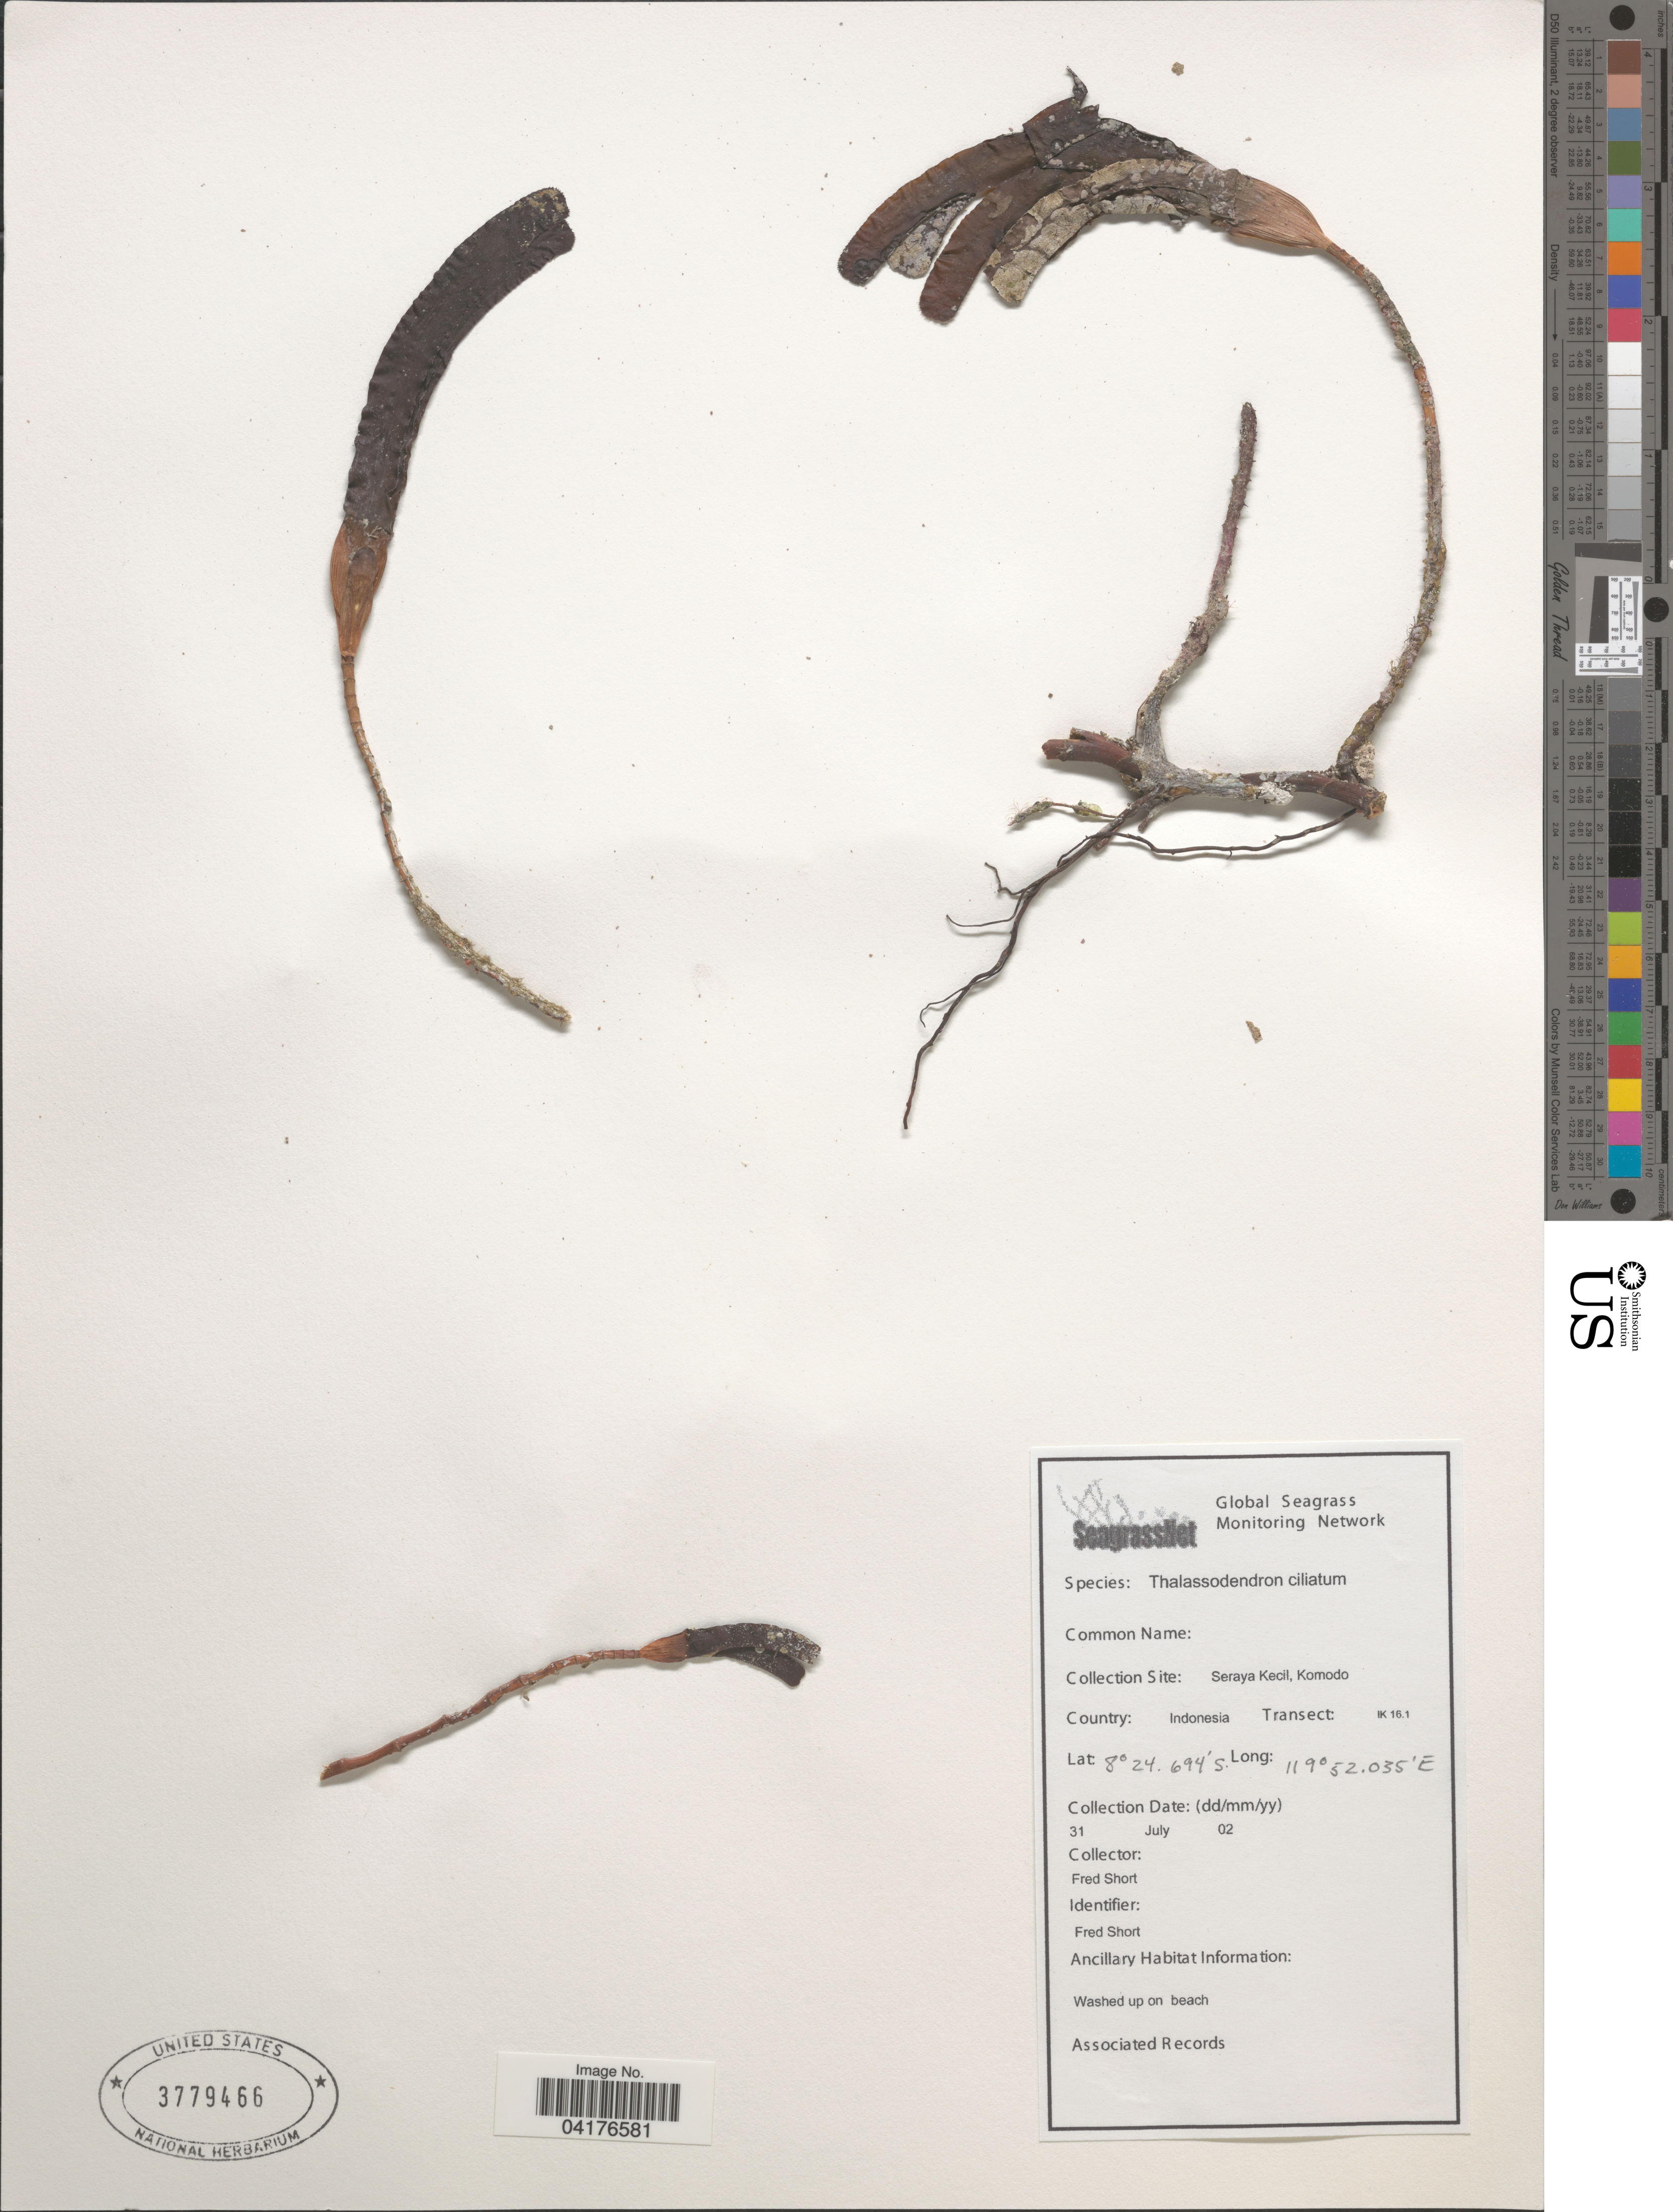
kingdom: Plantae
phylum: Tracheophyta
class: Liliopsida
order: Alismatales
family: Cymodoceaceae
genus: Thalassodendron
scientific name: Thalassodendron ciliatum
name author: (Forssk.) Hartog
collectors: F. Short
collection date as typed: Transcribed d/m/y: 31/7/2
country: Indonesia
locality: Seraya Kecil, Komodo. Transect: IK 16.1.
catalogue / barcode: US 3779466